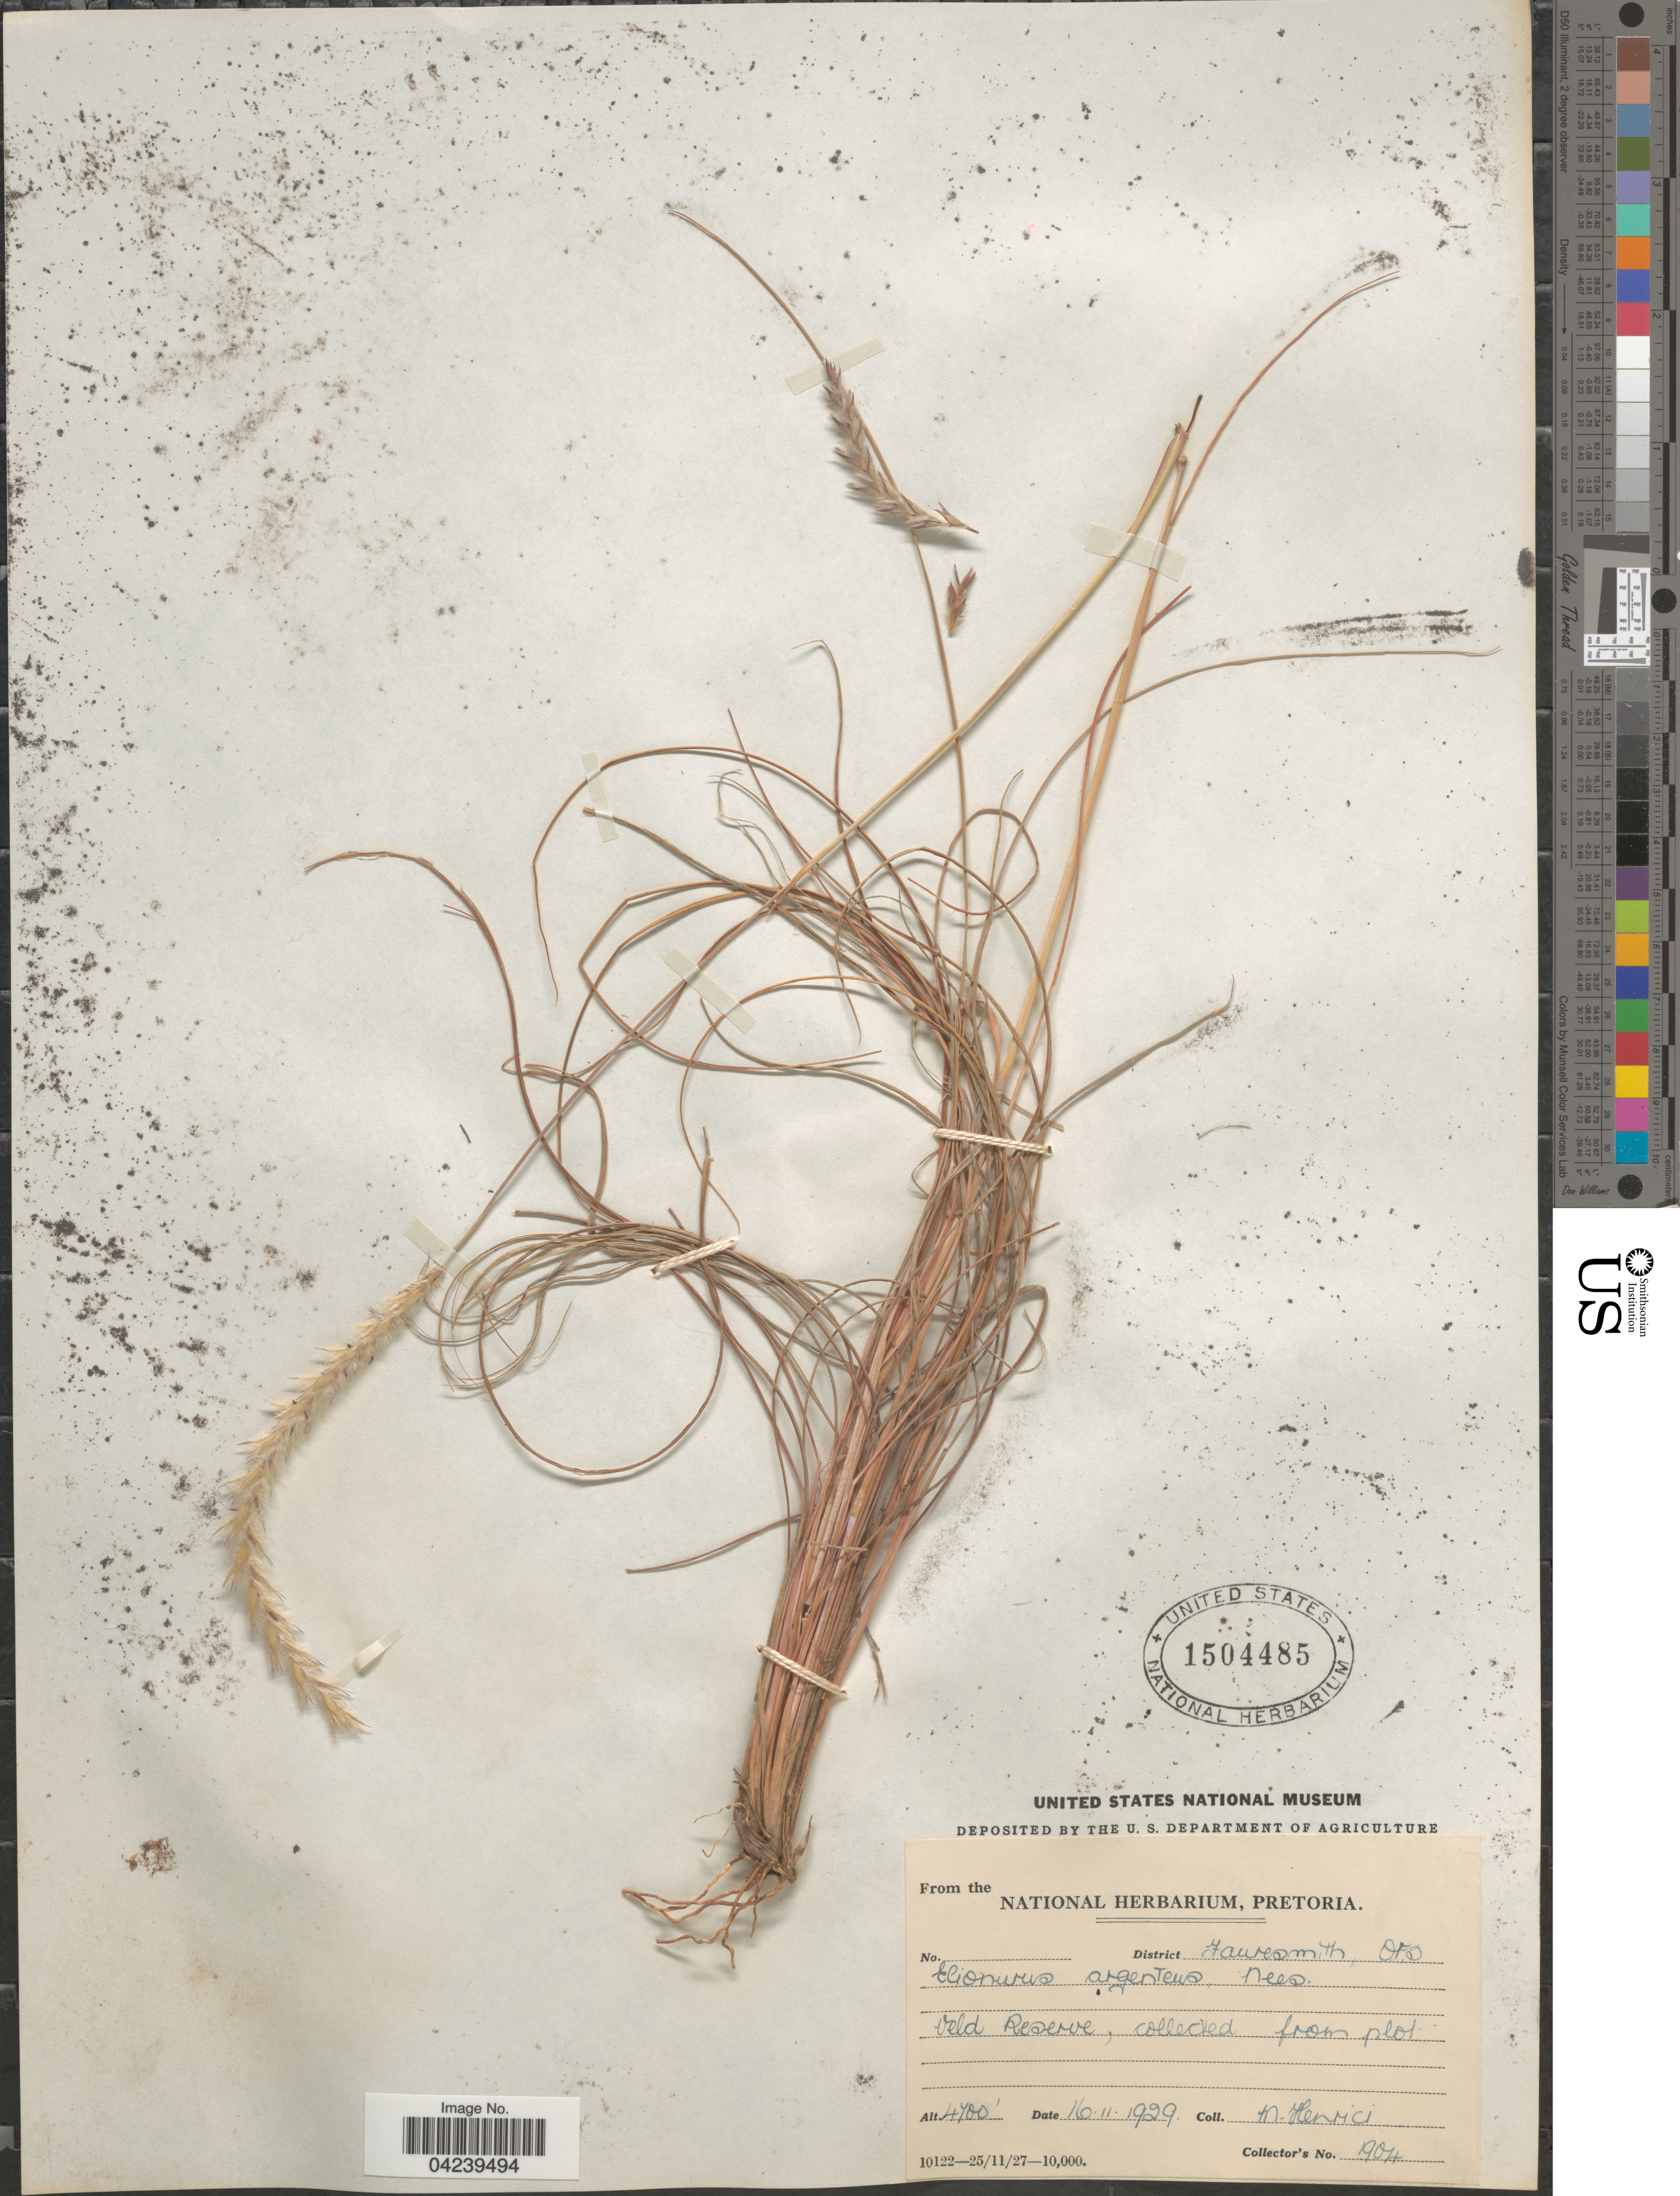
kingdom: Plantae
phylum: Tracheophyta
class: Liliopsida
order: Poales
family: Poaceae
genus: Elionurus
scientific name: Elionurus muticus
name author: (Spreng.) Kuntze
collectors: M. Henrici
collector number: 1904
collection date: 1929-11-16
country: South Africa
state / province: Free State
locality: District Fauresmith, O. F. S. Veld Reserve.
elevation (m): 1433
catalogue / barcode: US 1504485